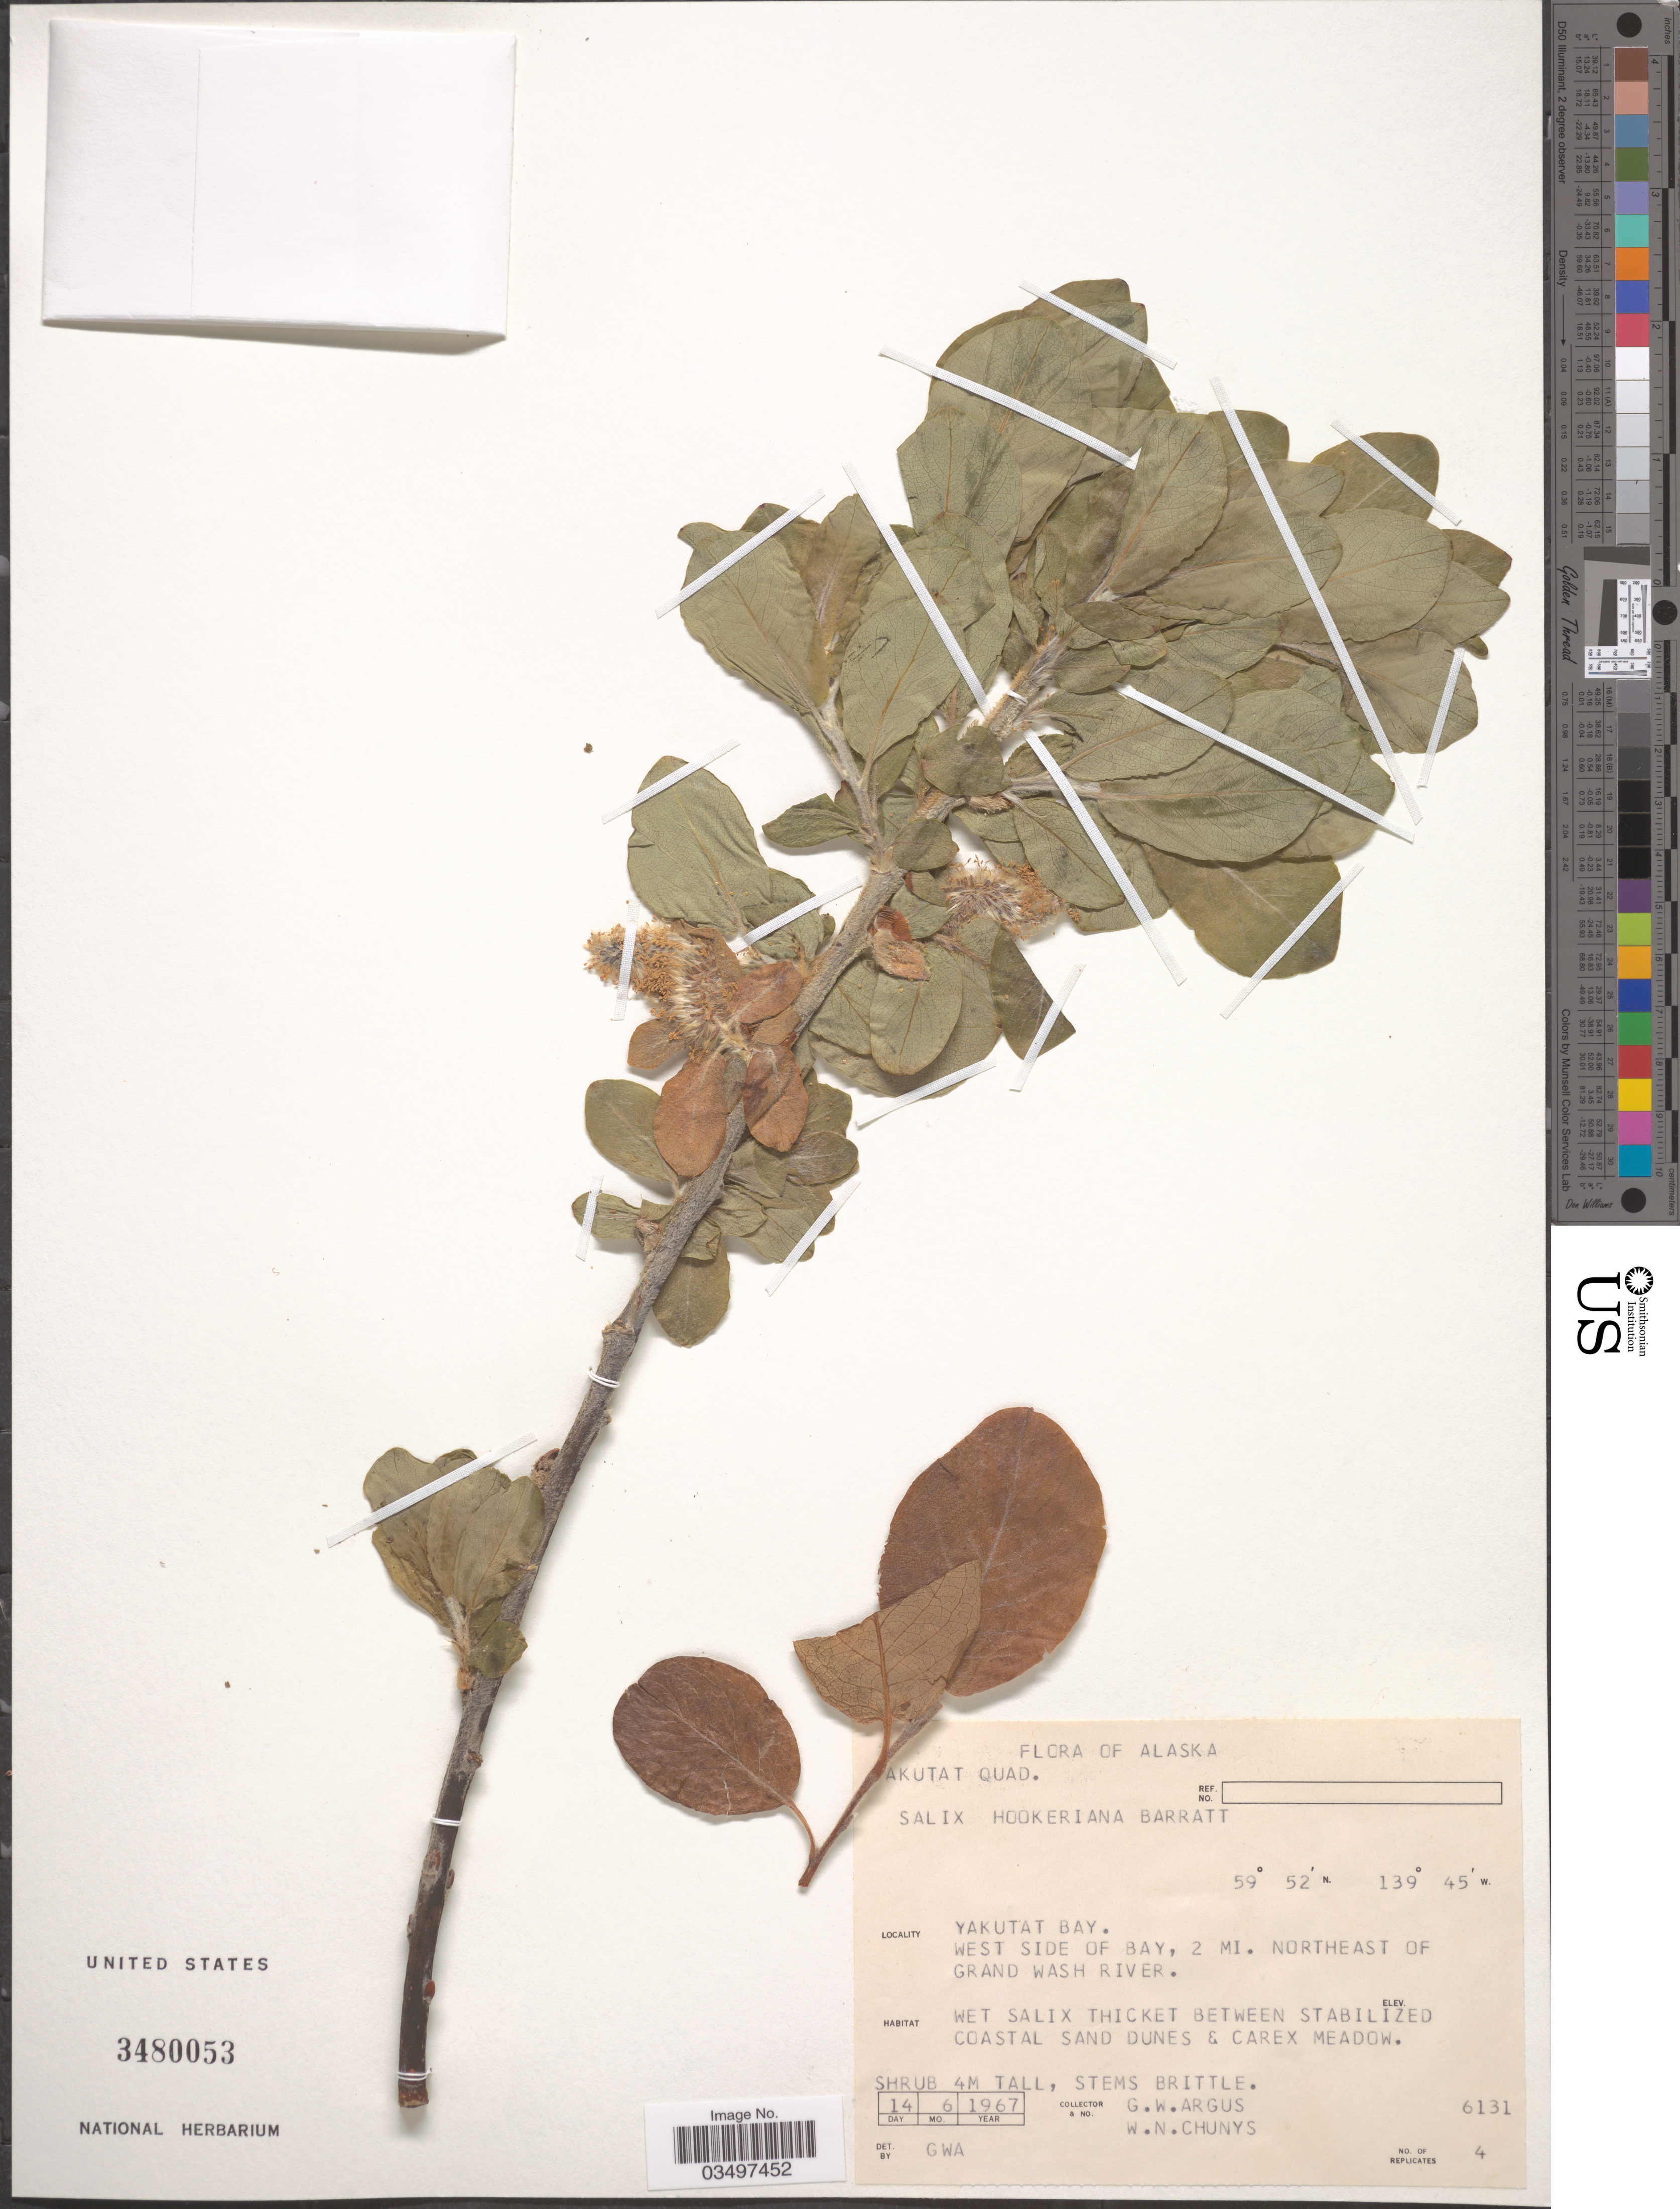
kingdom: Plantae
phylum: Tracheophyta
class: Magnoliopsida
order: Malpighiales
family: Salicaceae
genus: Salix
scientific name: Salix hookeriana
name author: Barratt ex Hook.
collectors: G. W. Argus & W. Chunys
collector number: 6131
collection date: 1967-06-14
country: United States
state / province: Alaska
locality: Yakutat Bay. West side of Bay, 2 mi. northeast of Grand Wash River.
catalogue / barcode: US 3480053